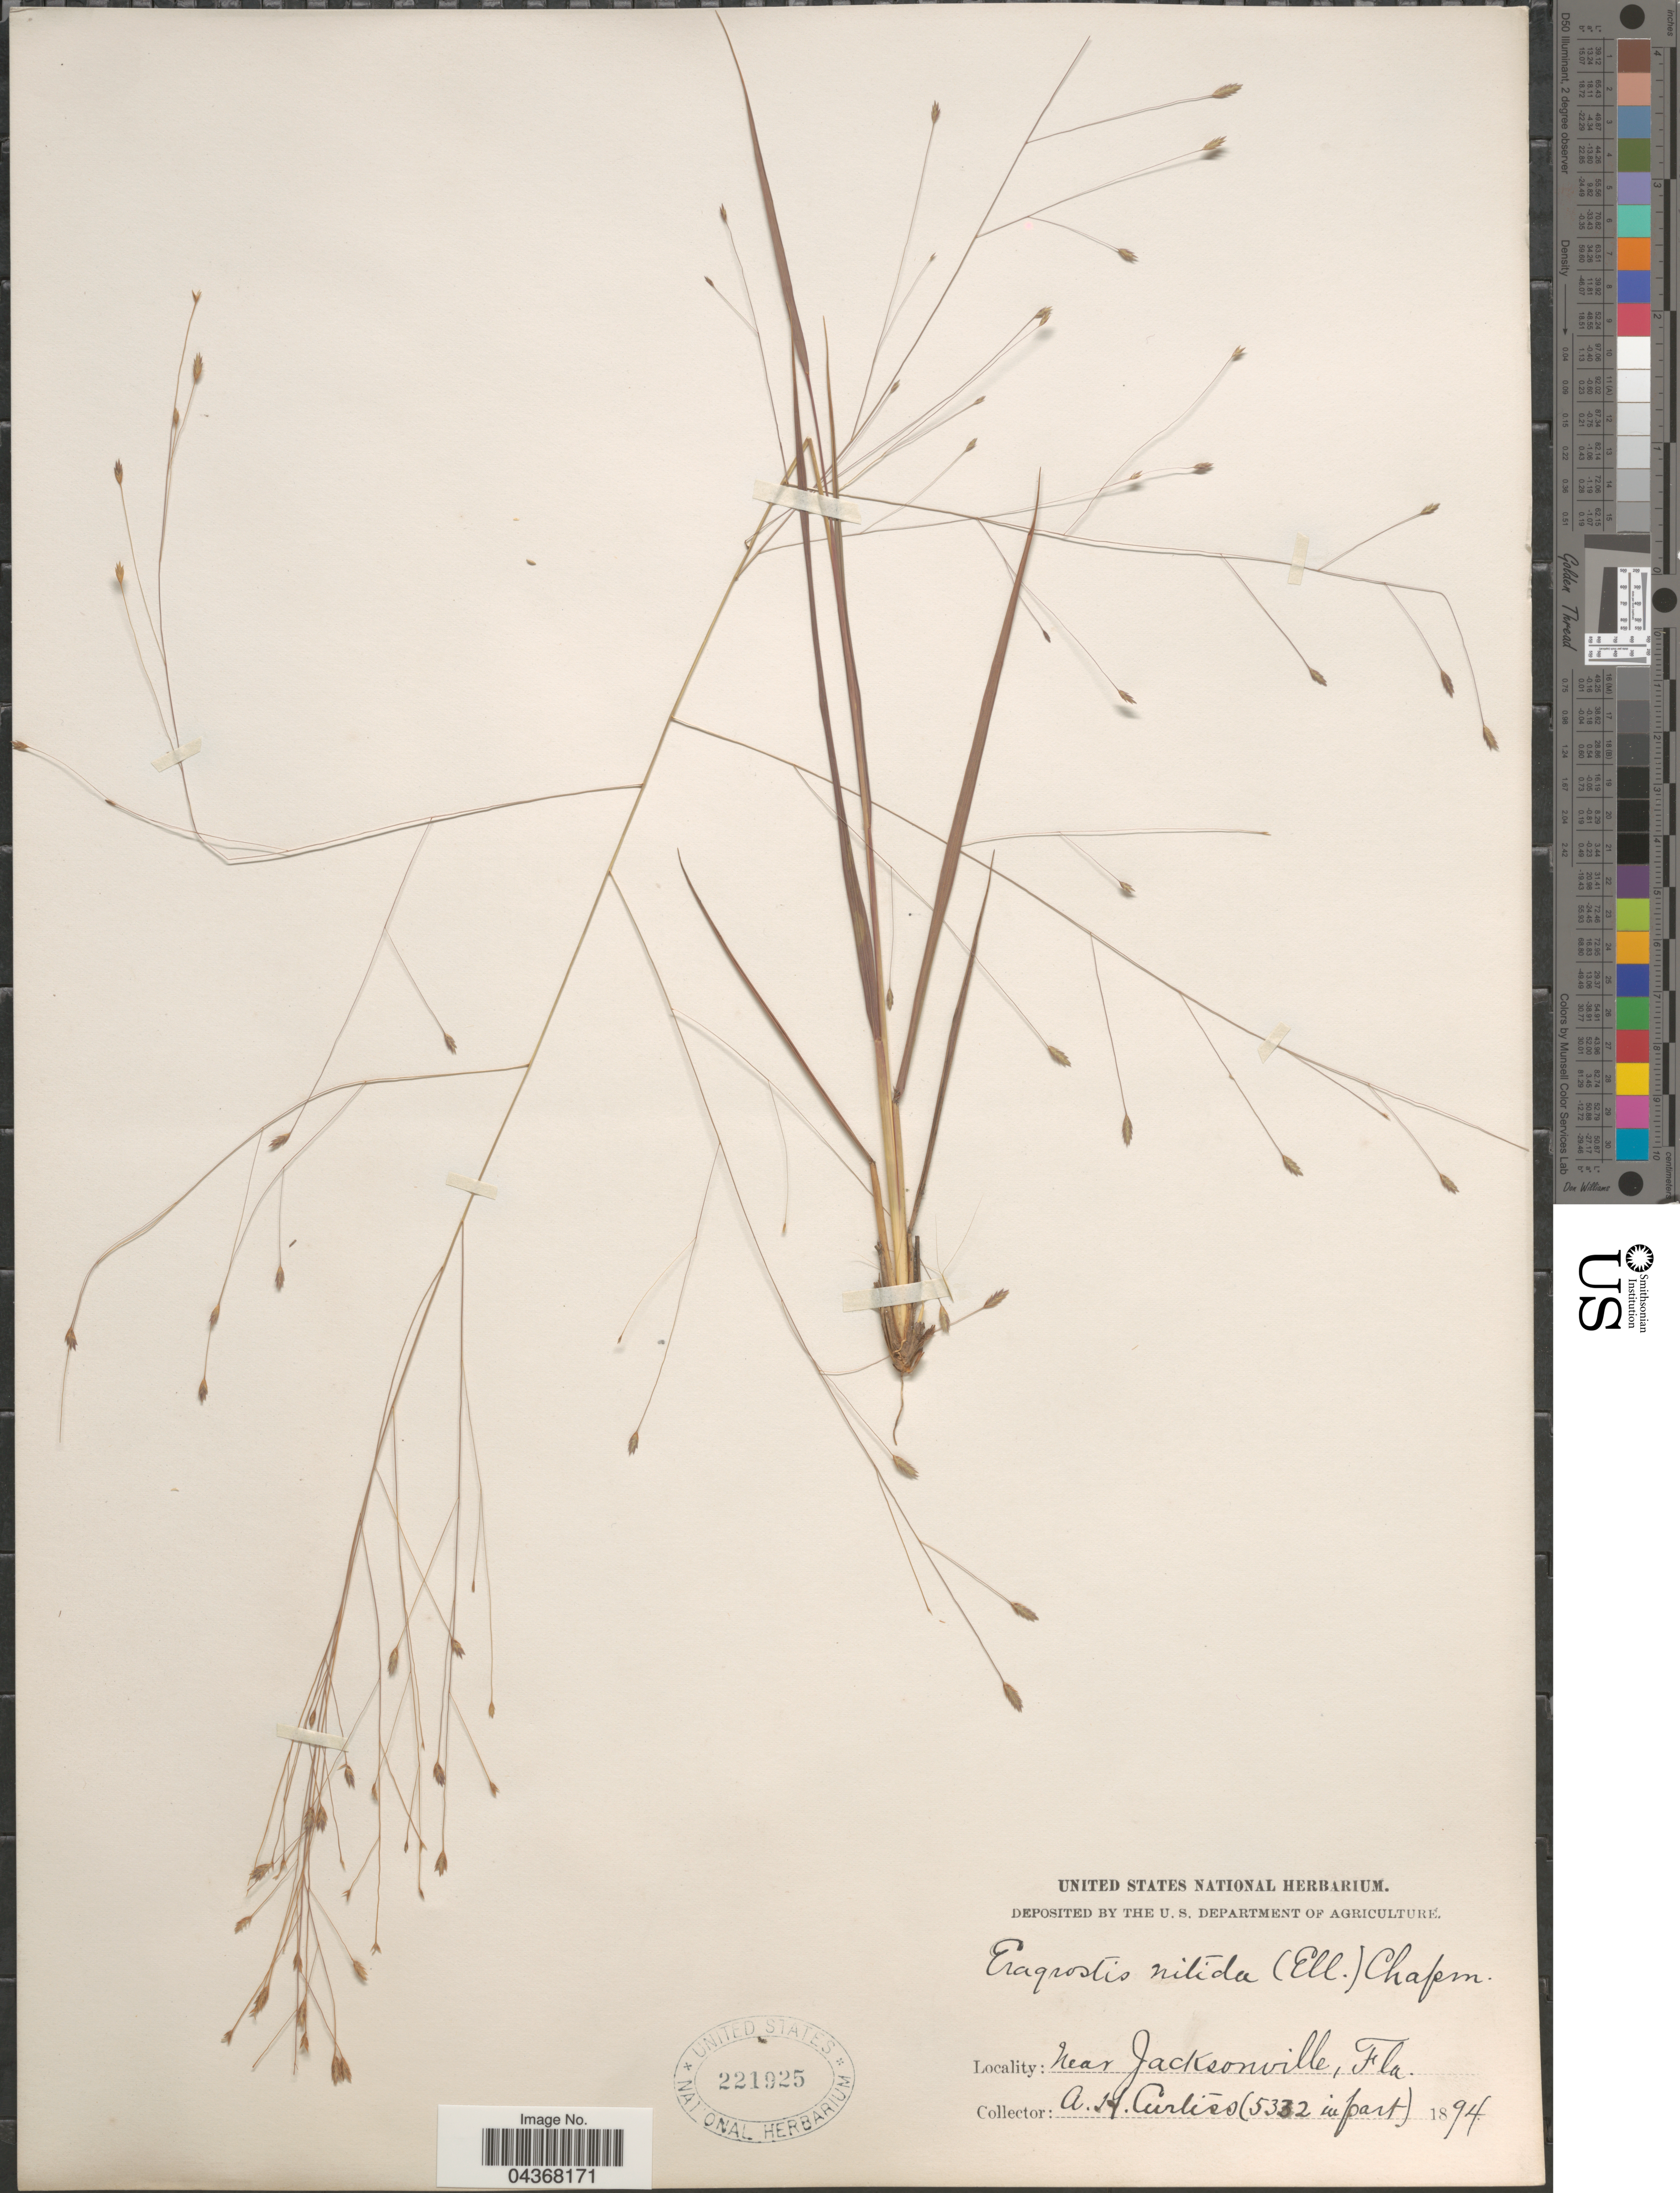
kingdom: Plantae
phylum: Tracheophyta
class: Liliopsida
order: Poales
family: Poaceae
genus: Eragrostis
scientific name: Eragrostis elliottii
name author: S. Watson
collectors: A. H. Curtiss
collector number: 5332 in part?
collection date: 1894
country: United States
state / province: Florida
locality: Near Jacksonville.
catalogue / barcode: US 221925